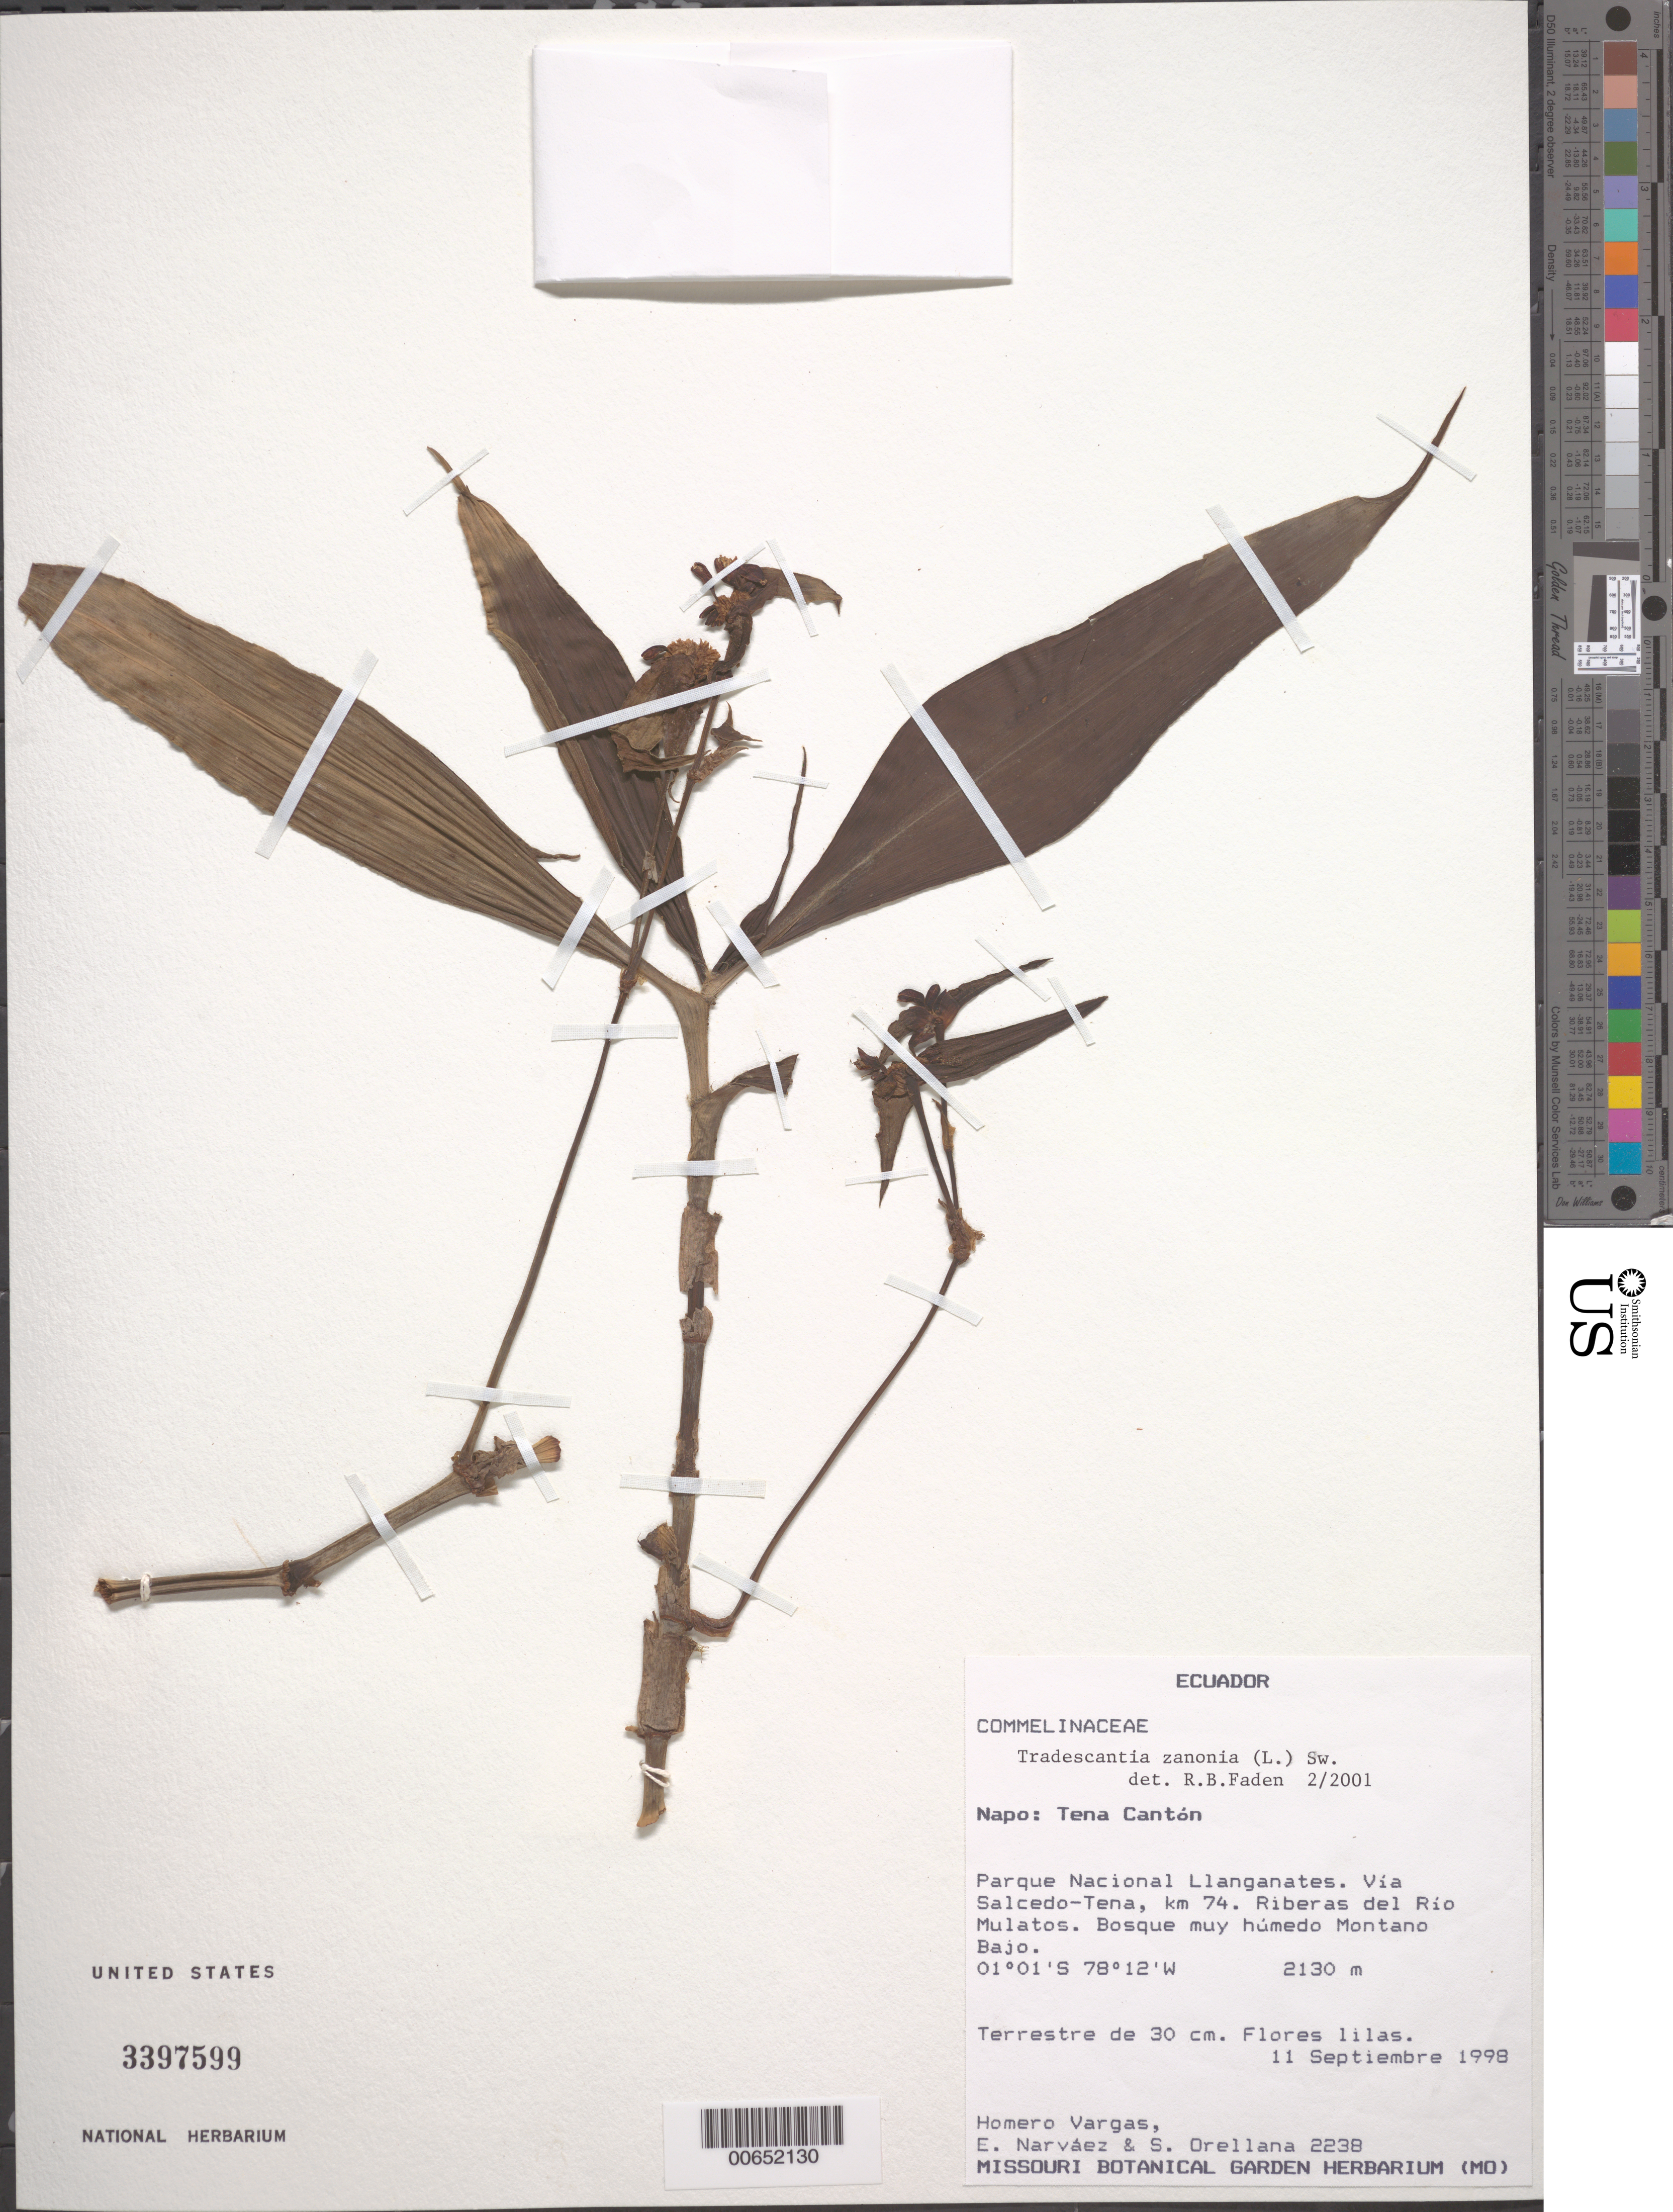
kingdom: Plantae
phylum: Tracheophyta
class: Liliopsida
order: Commelinales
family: Commelinaceae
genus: Tradescantia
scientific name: Tradescantia zanonia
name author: (L.) Sw.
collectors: H. Vargas, E. Narváez & S. Orellana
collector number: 2238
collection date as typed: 11 Sep 1998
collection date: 1998-09-11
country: Ecuador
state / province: Napo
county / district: Tena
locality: Tena Canton, Parque Nacional llanganates, via salcedo-Tena, riberas del Rio mulatos.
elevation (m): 2130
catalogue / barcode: US 3397599